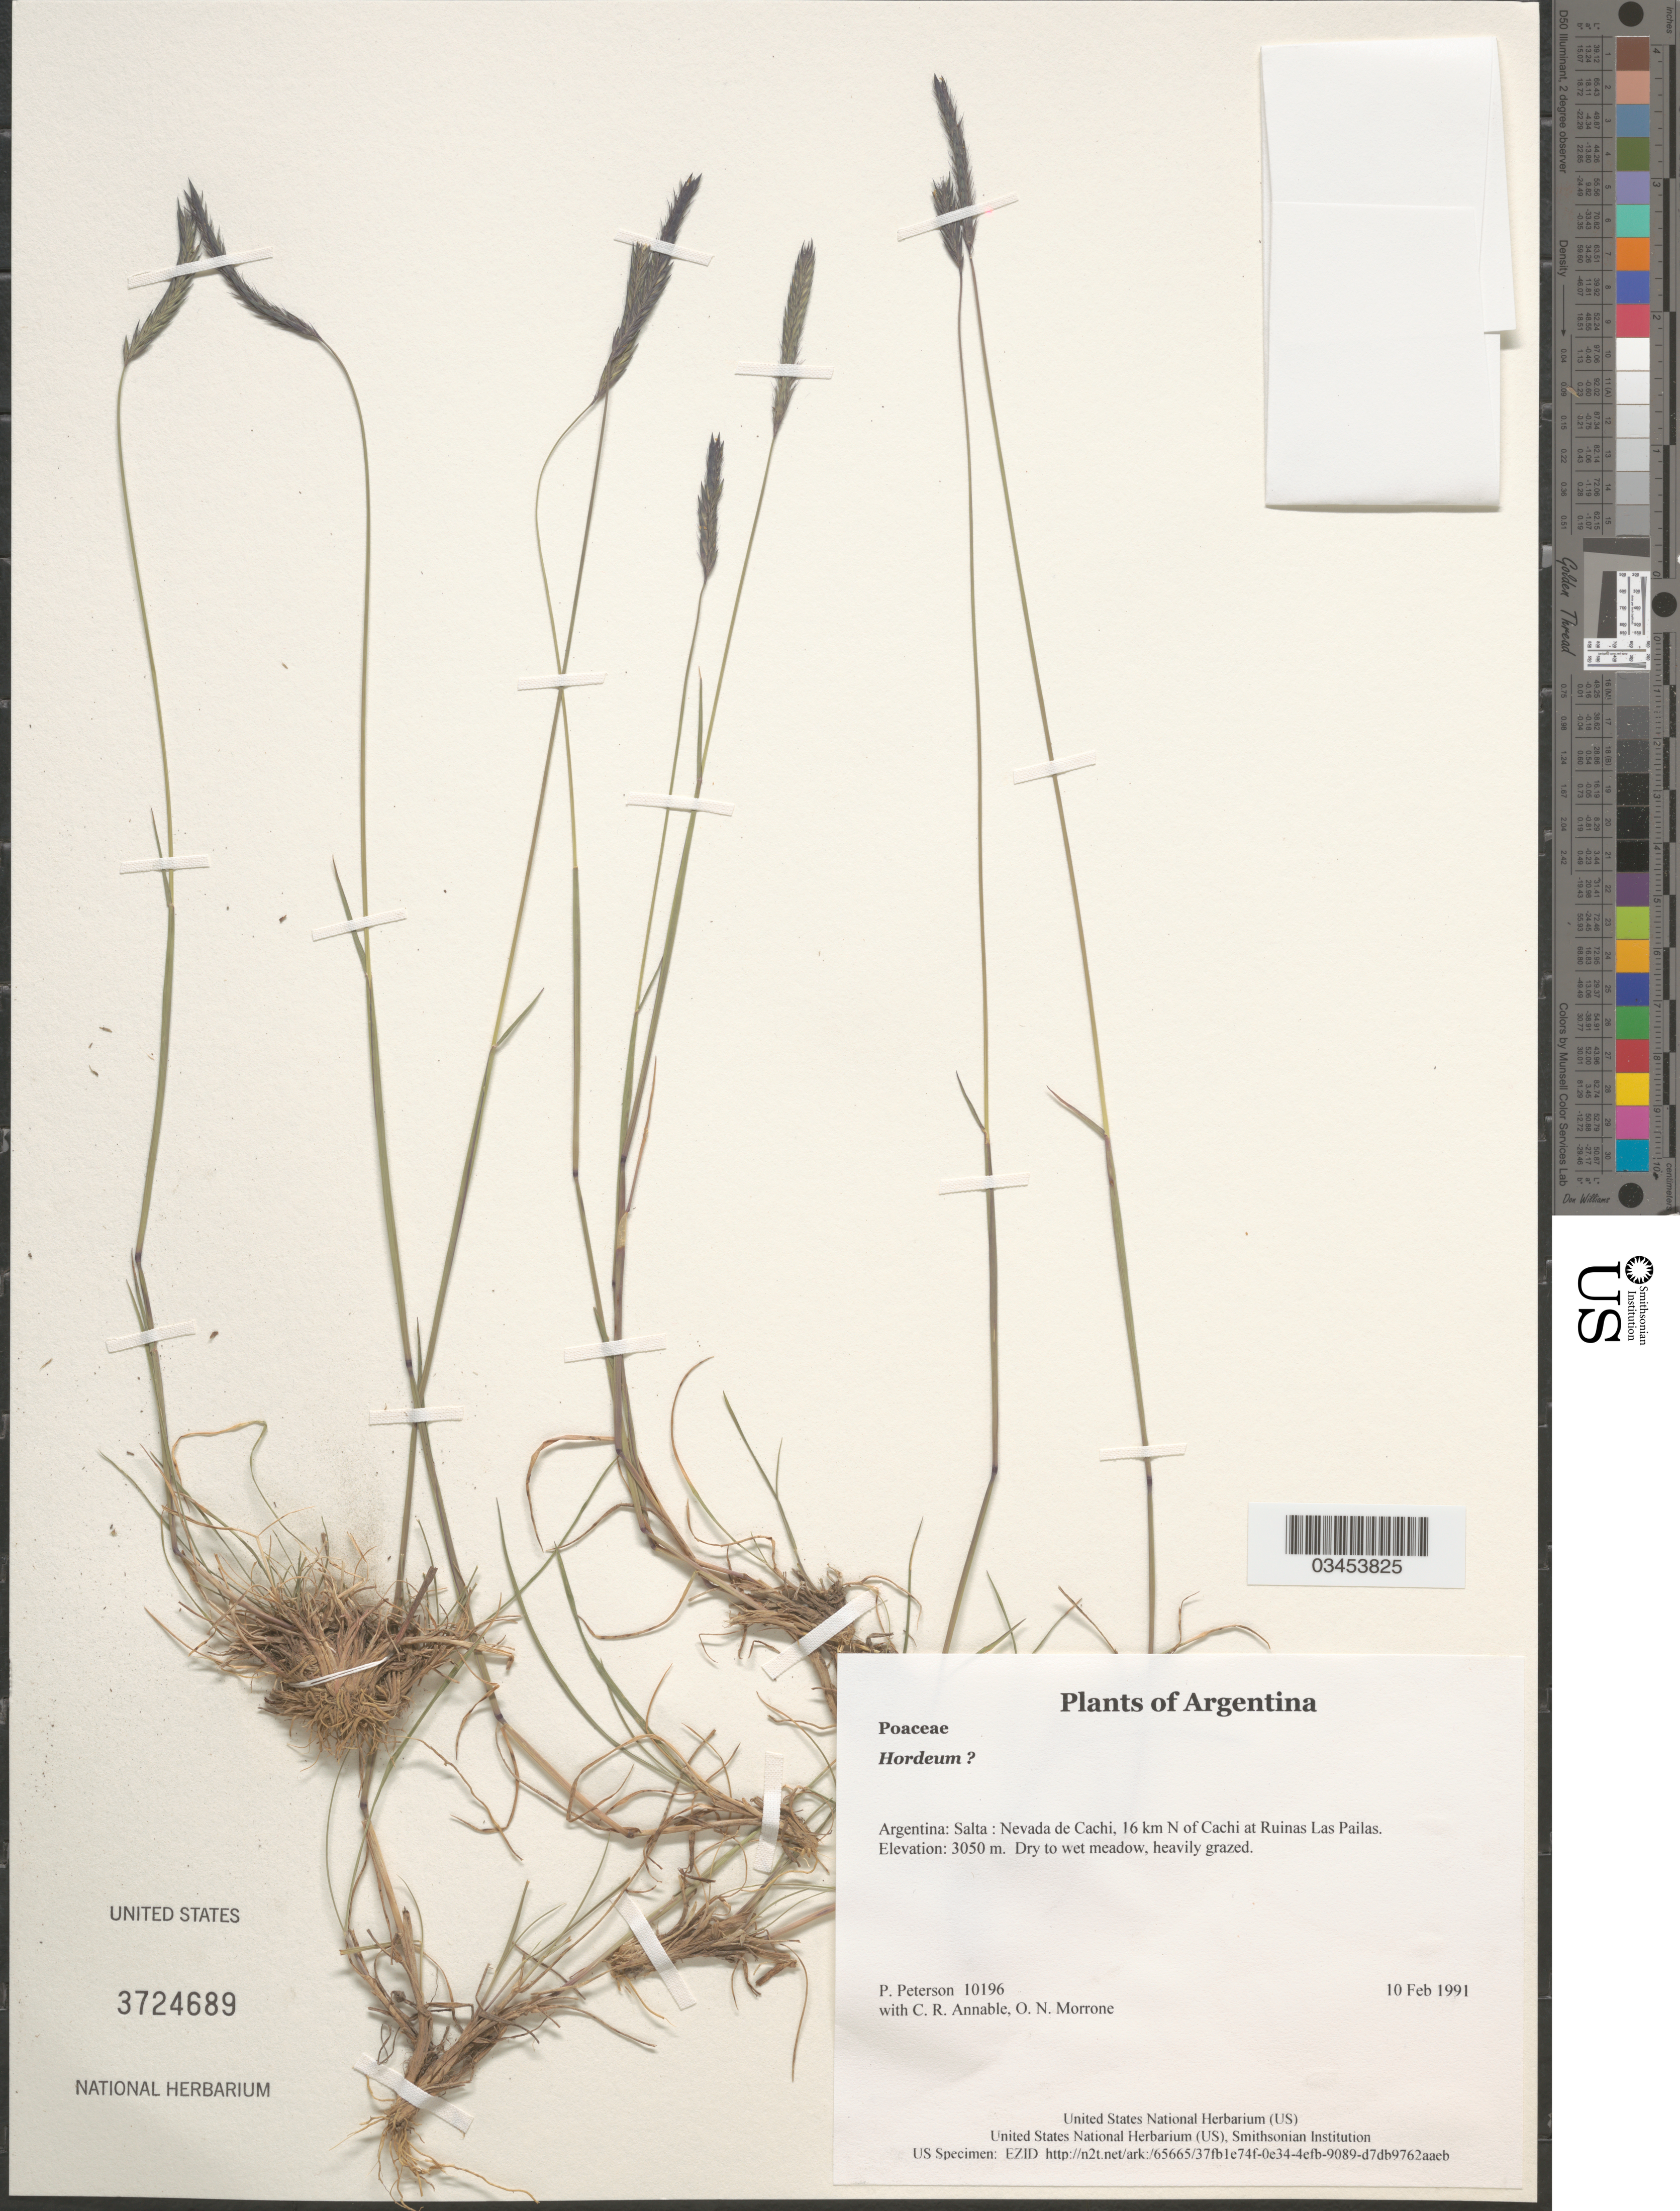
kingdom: Plantae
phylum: Tracheophyta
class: Liliopsida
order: Poales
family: Poaceae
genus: Hordeum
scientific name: Hordeum sp.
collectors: P. Peterson, C. R. Annable & O. N. Morrone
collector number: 10196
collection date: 1991-02-10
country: Argentina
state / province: Salta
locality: Nevada de Cachi, 16 km N of Cachi at Ruinas Las Pailas.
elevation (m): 3050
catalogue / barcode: US 3724689